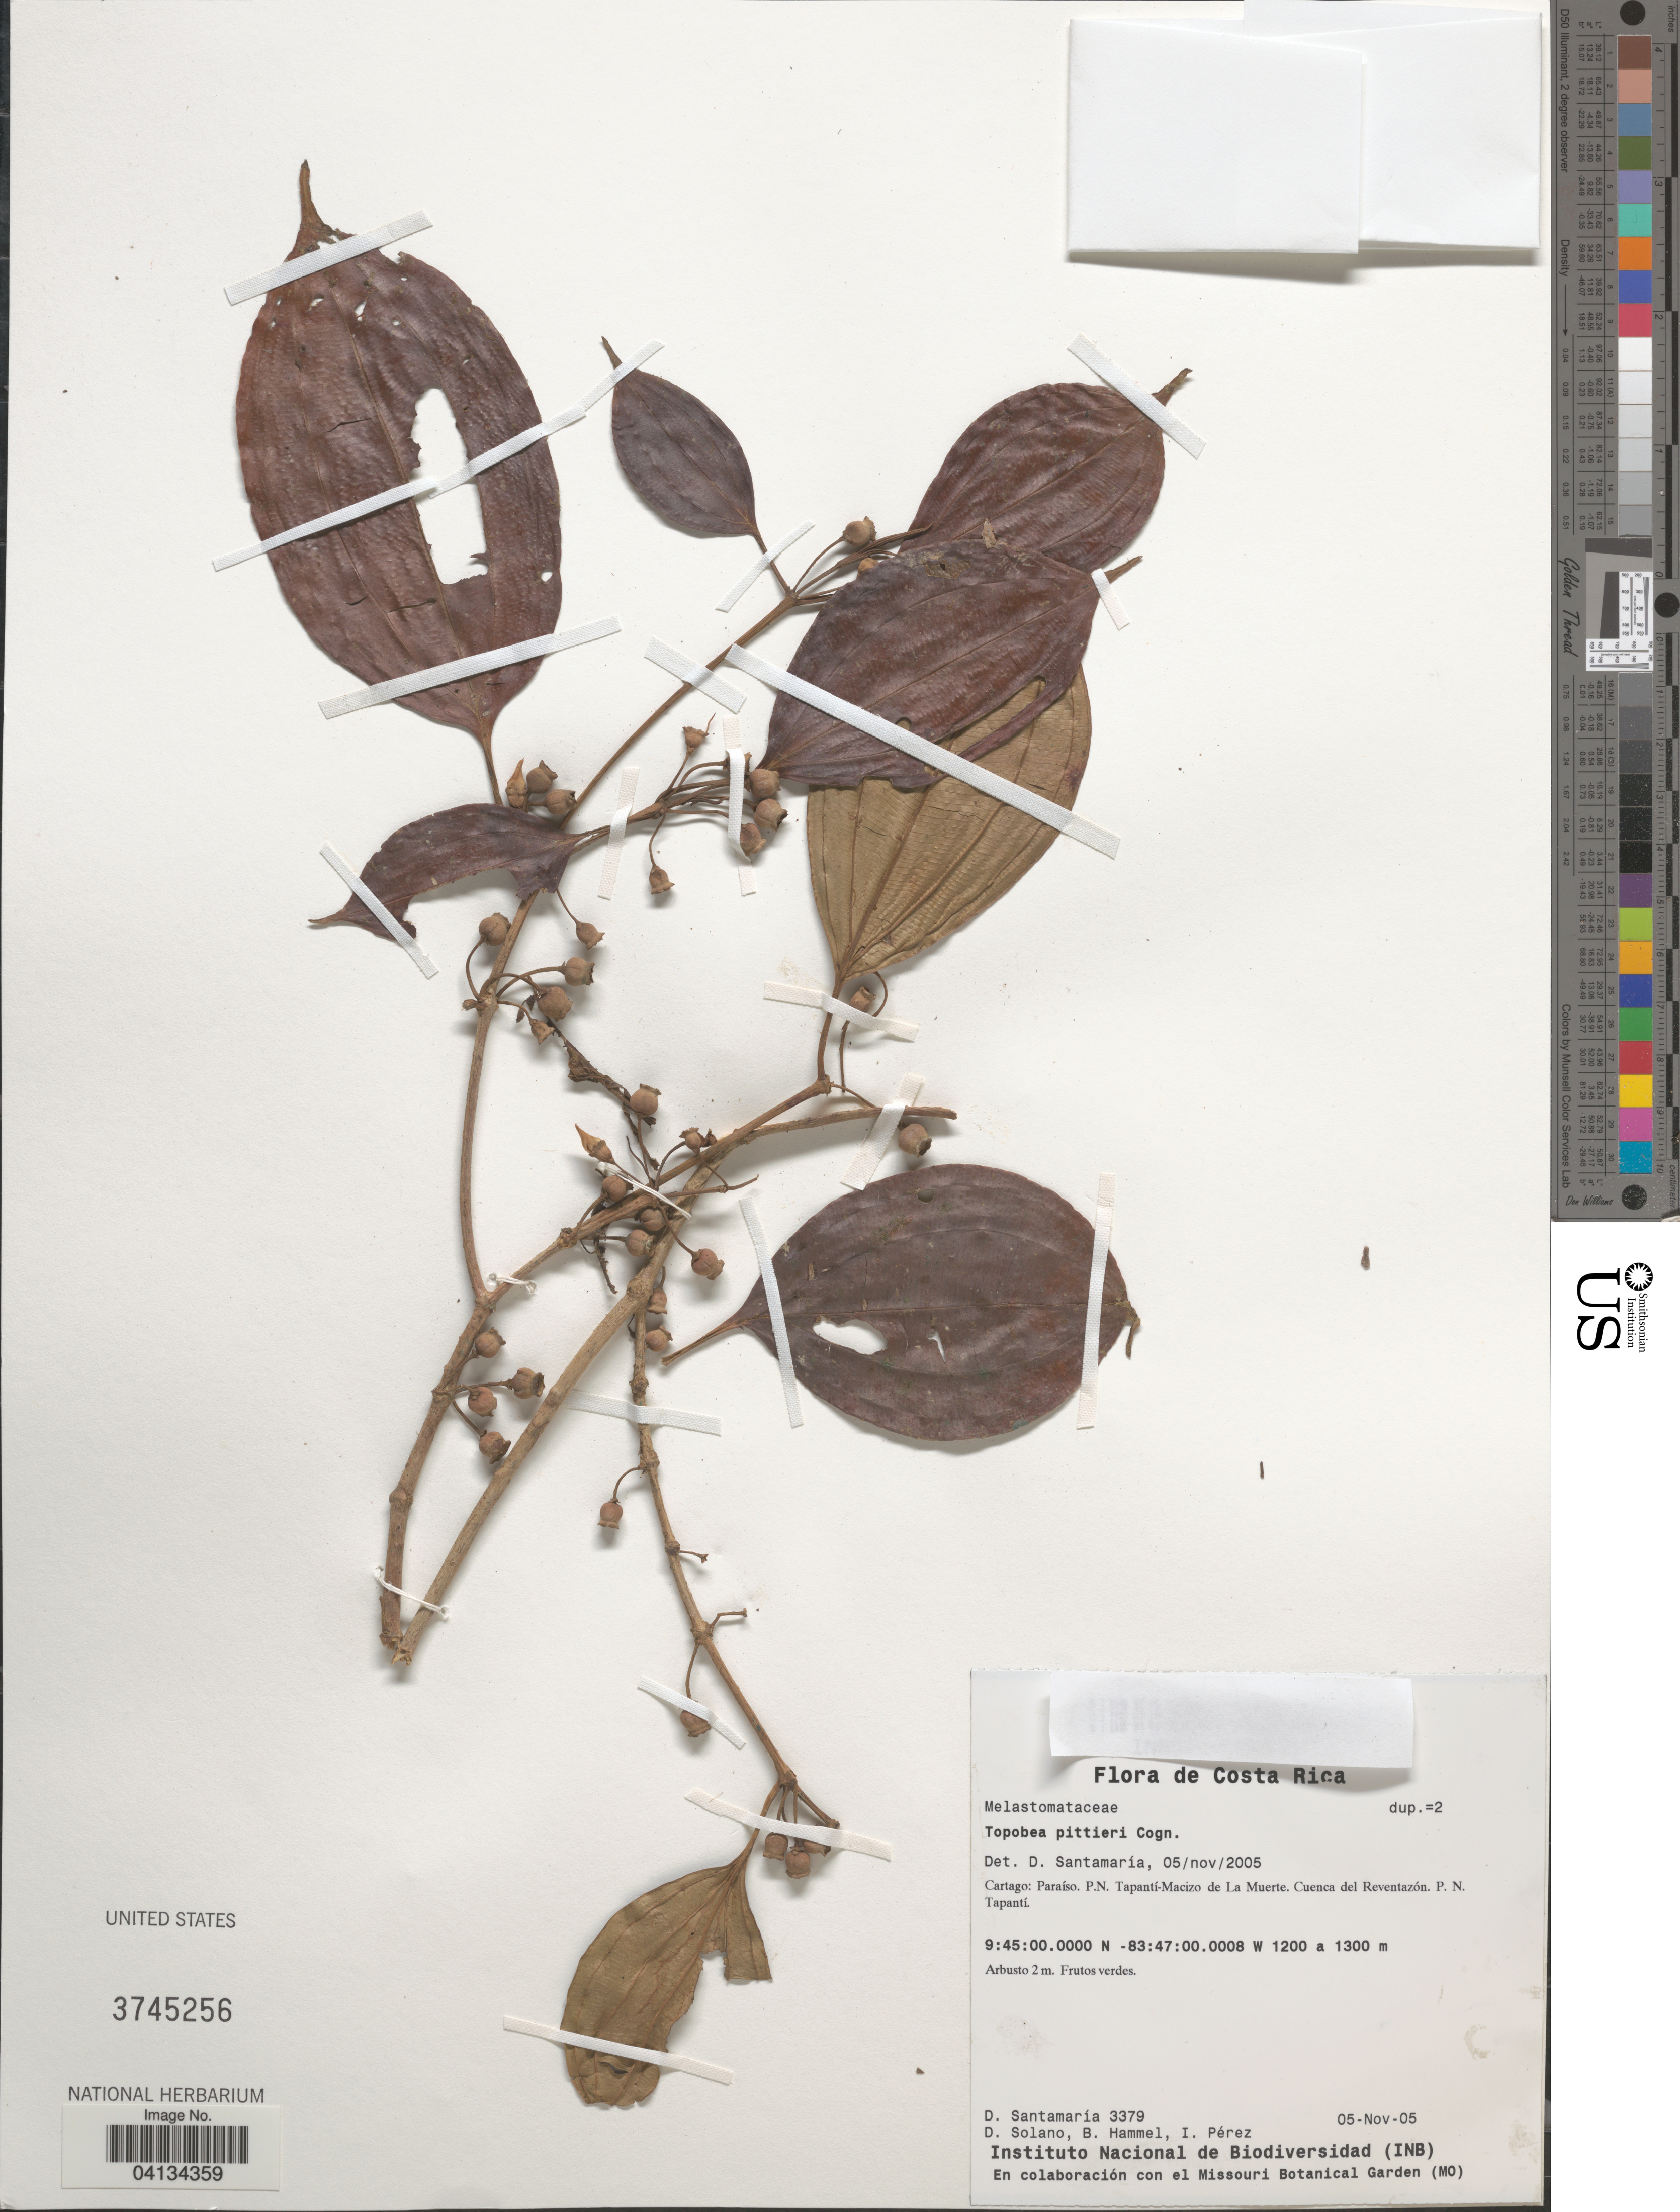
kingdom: Plantae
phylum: Tracheophyta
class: Magnoliopsida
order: Myrtales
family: Melastomataceae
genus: Topobea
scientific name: Topobea pittieri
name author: Cogn.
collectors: D. Santamaria, D. Solano, B. Hammel & I. Pérez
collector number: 3379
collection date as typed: Transcribed d/m/y: 5/11/5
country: Costa Rica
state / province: Cartago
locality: Paraíso. P.N. Tapantí-Macizo de La Muerte. Cuenca del Reventazón. P. N. Tapantí.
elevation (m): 1200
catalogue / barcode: US 3745256